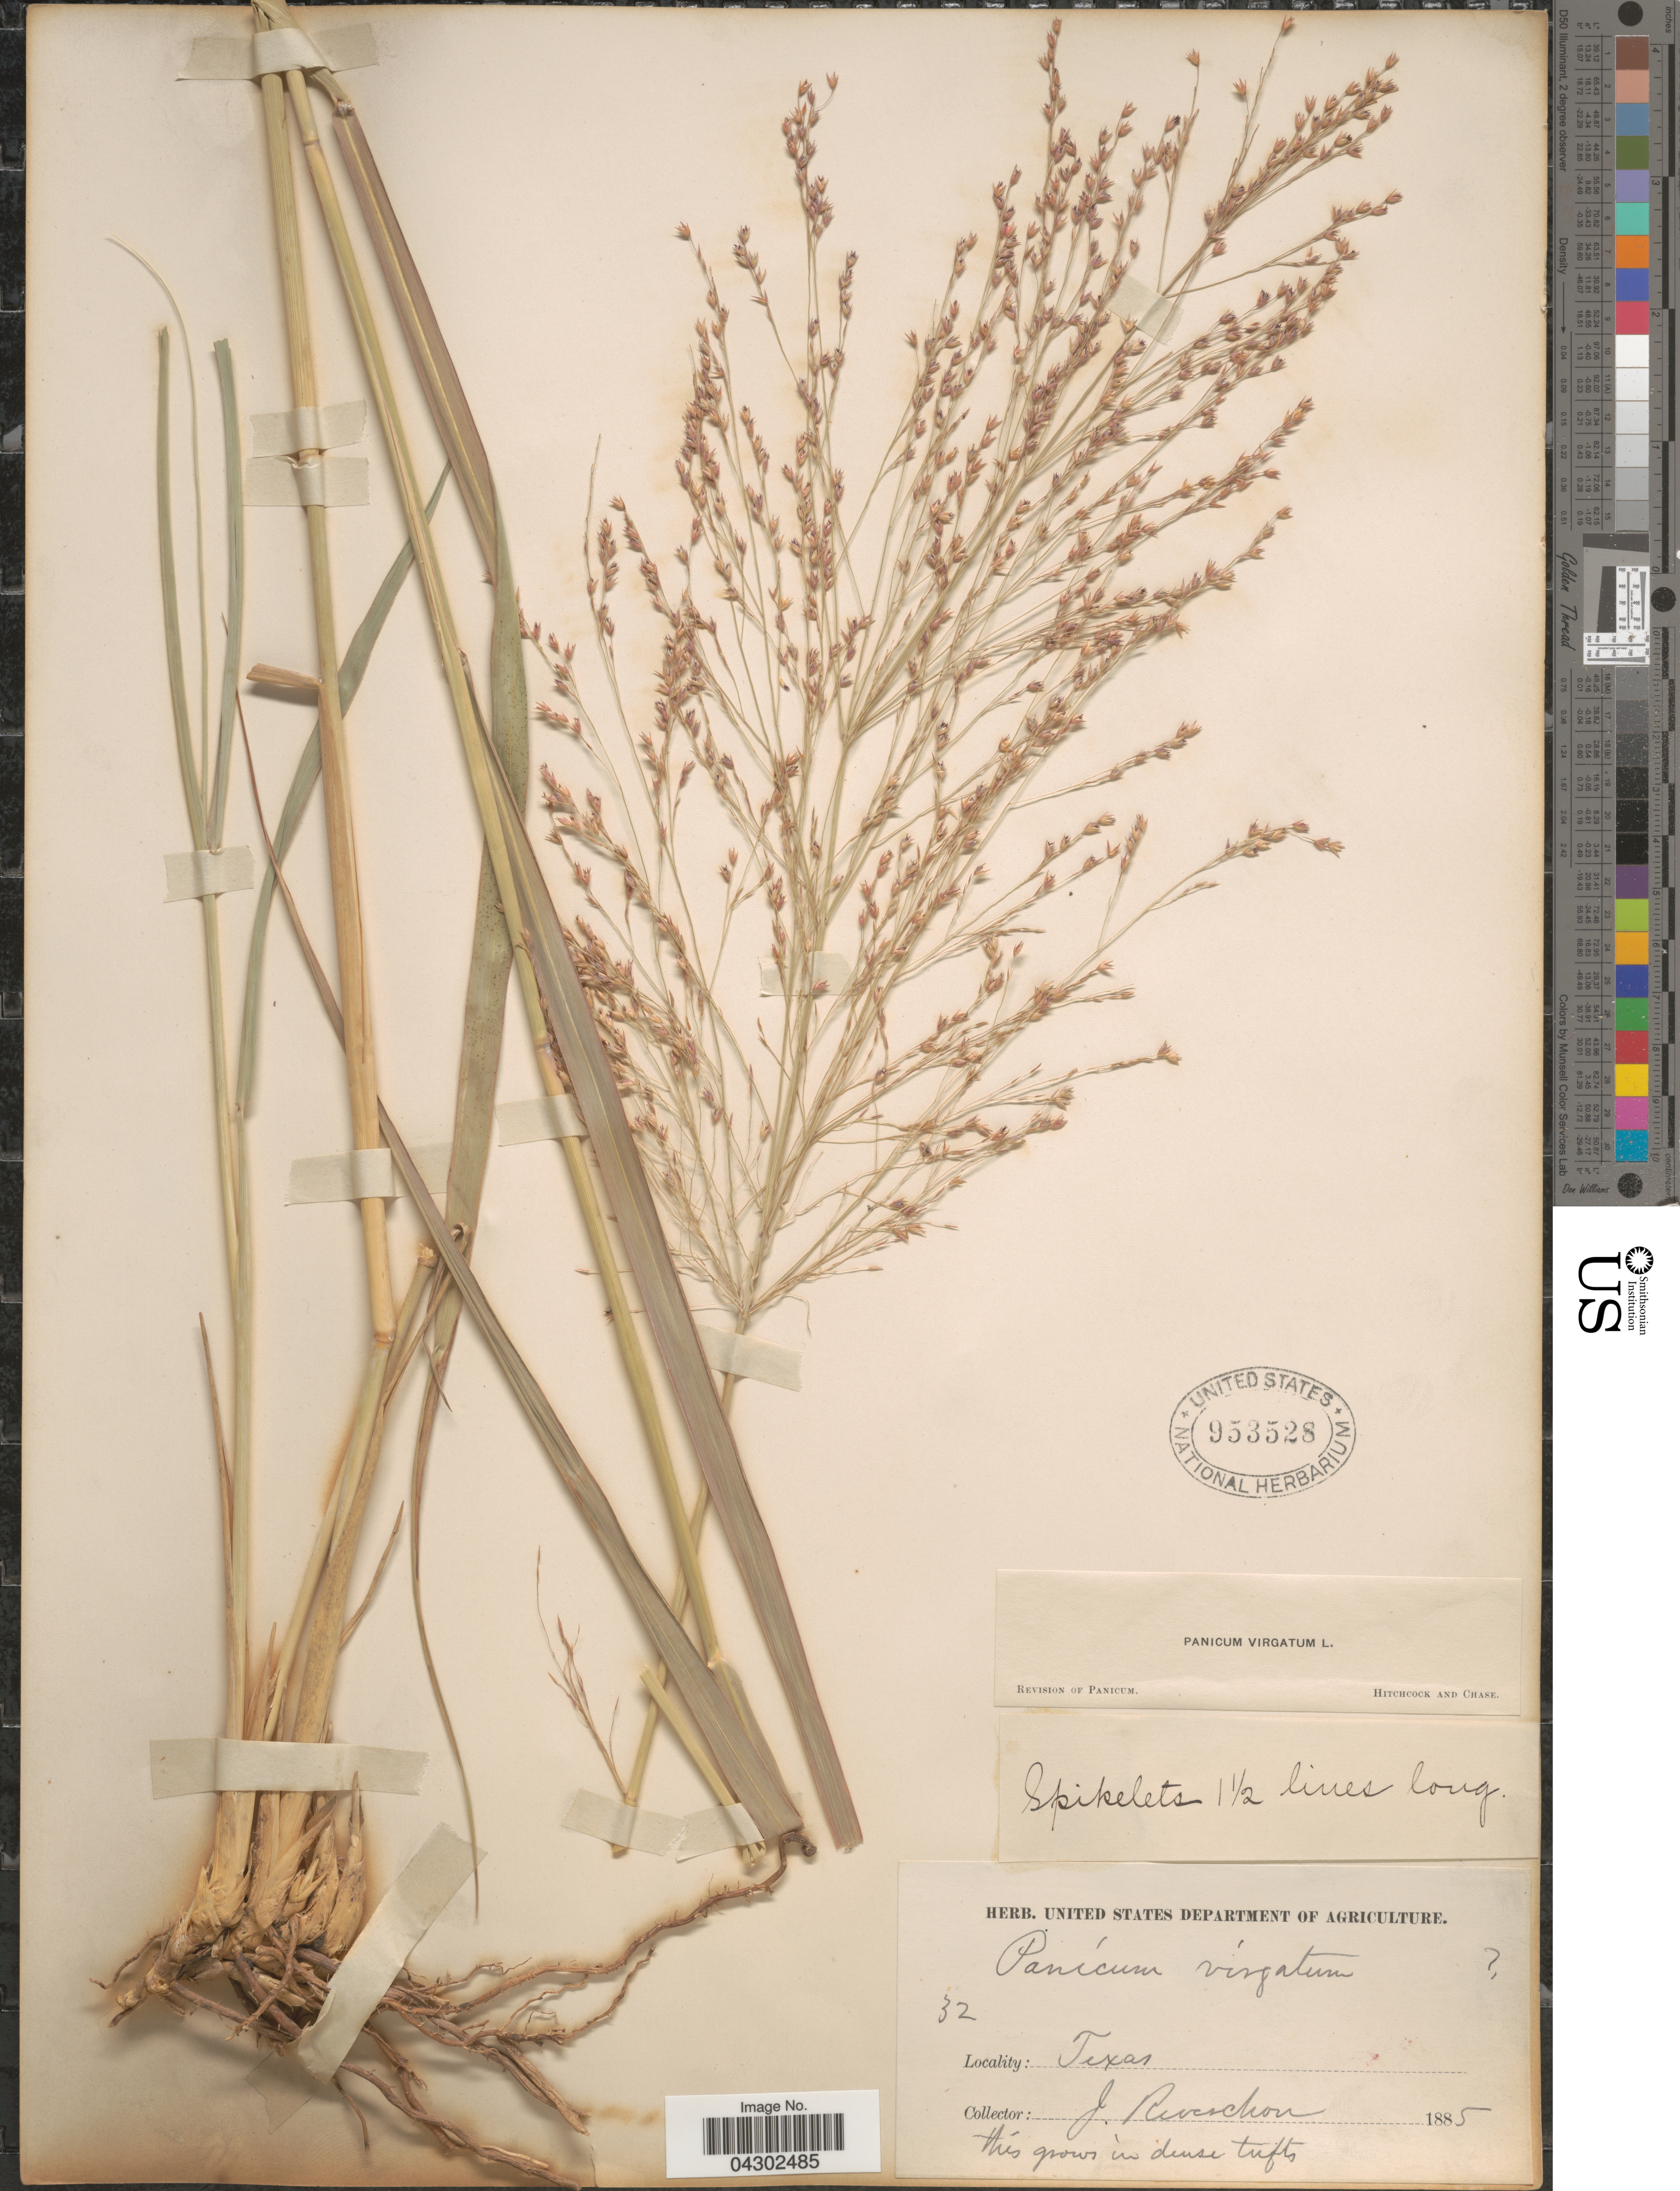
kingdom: Plantae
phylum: Tracheophyta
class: Liliopsida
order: Poales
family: Poaceae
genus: Panicum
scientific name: Panicum virgatum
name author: L.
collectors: J. Reverchon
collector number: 32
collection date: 1885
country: United States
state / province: Texas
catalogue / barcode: US 953528